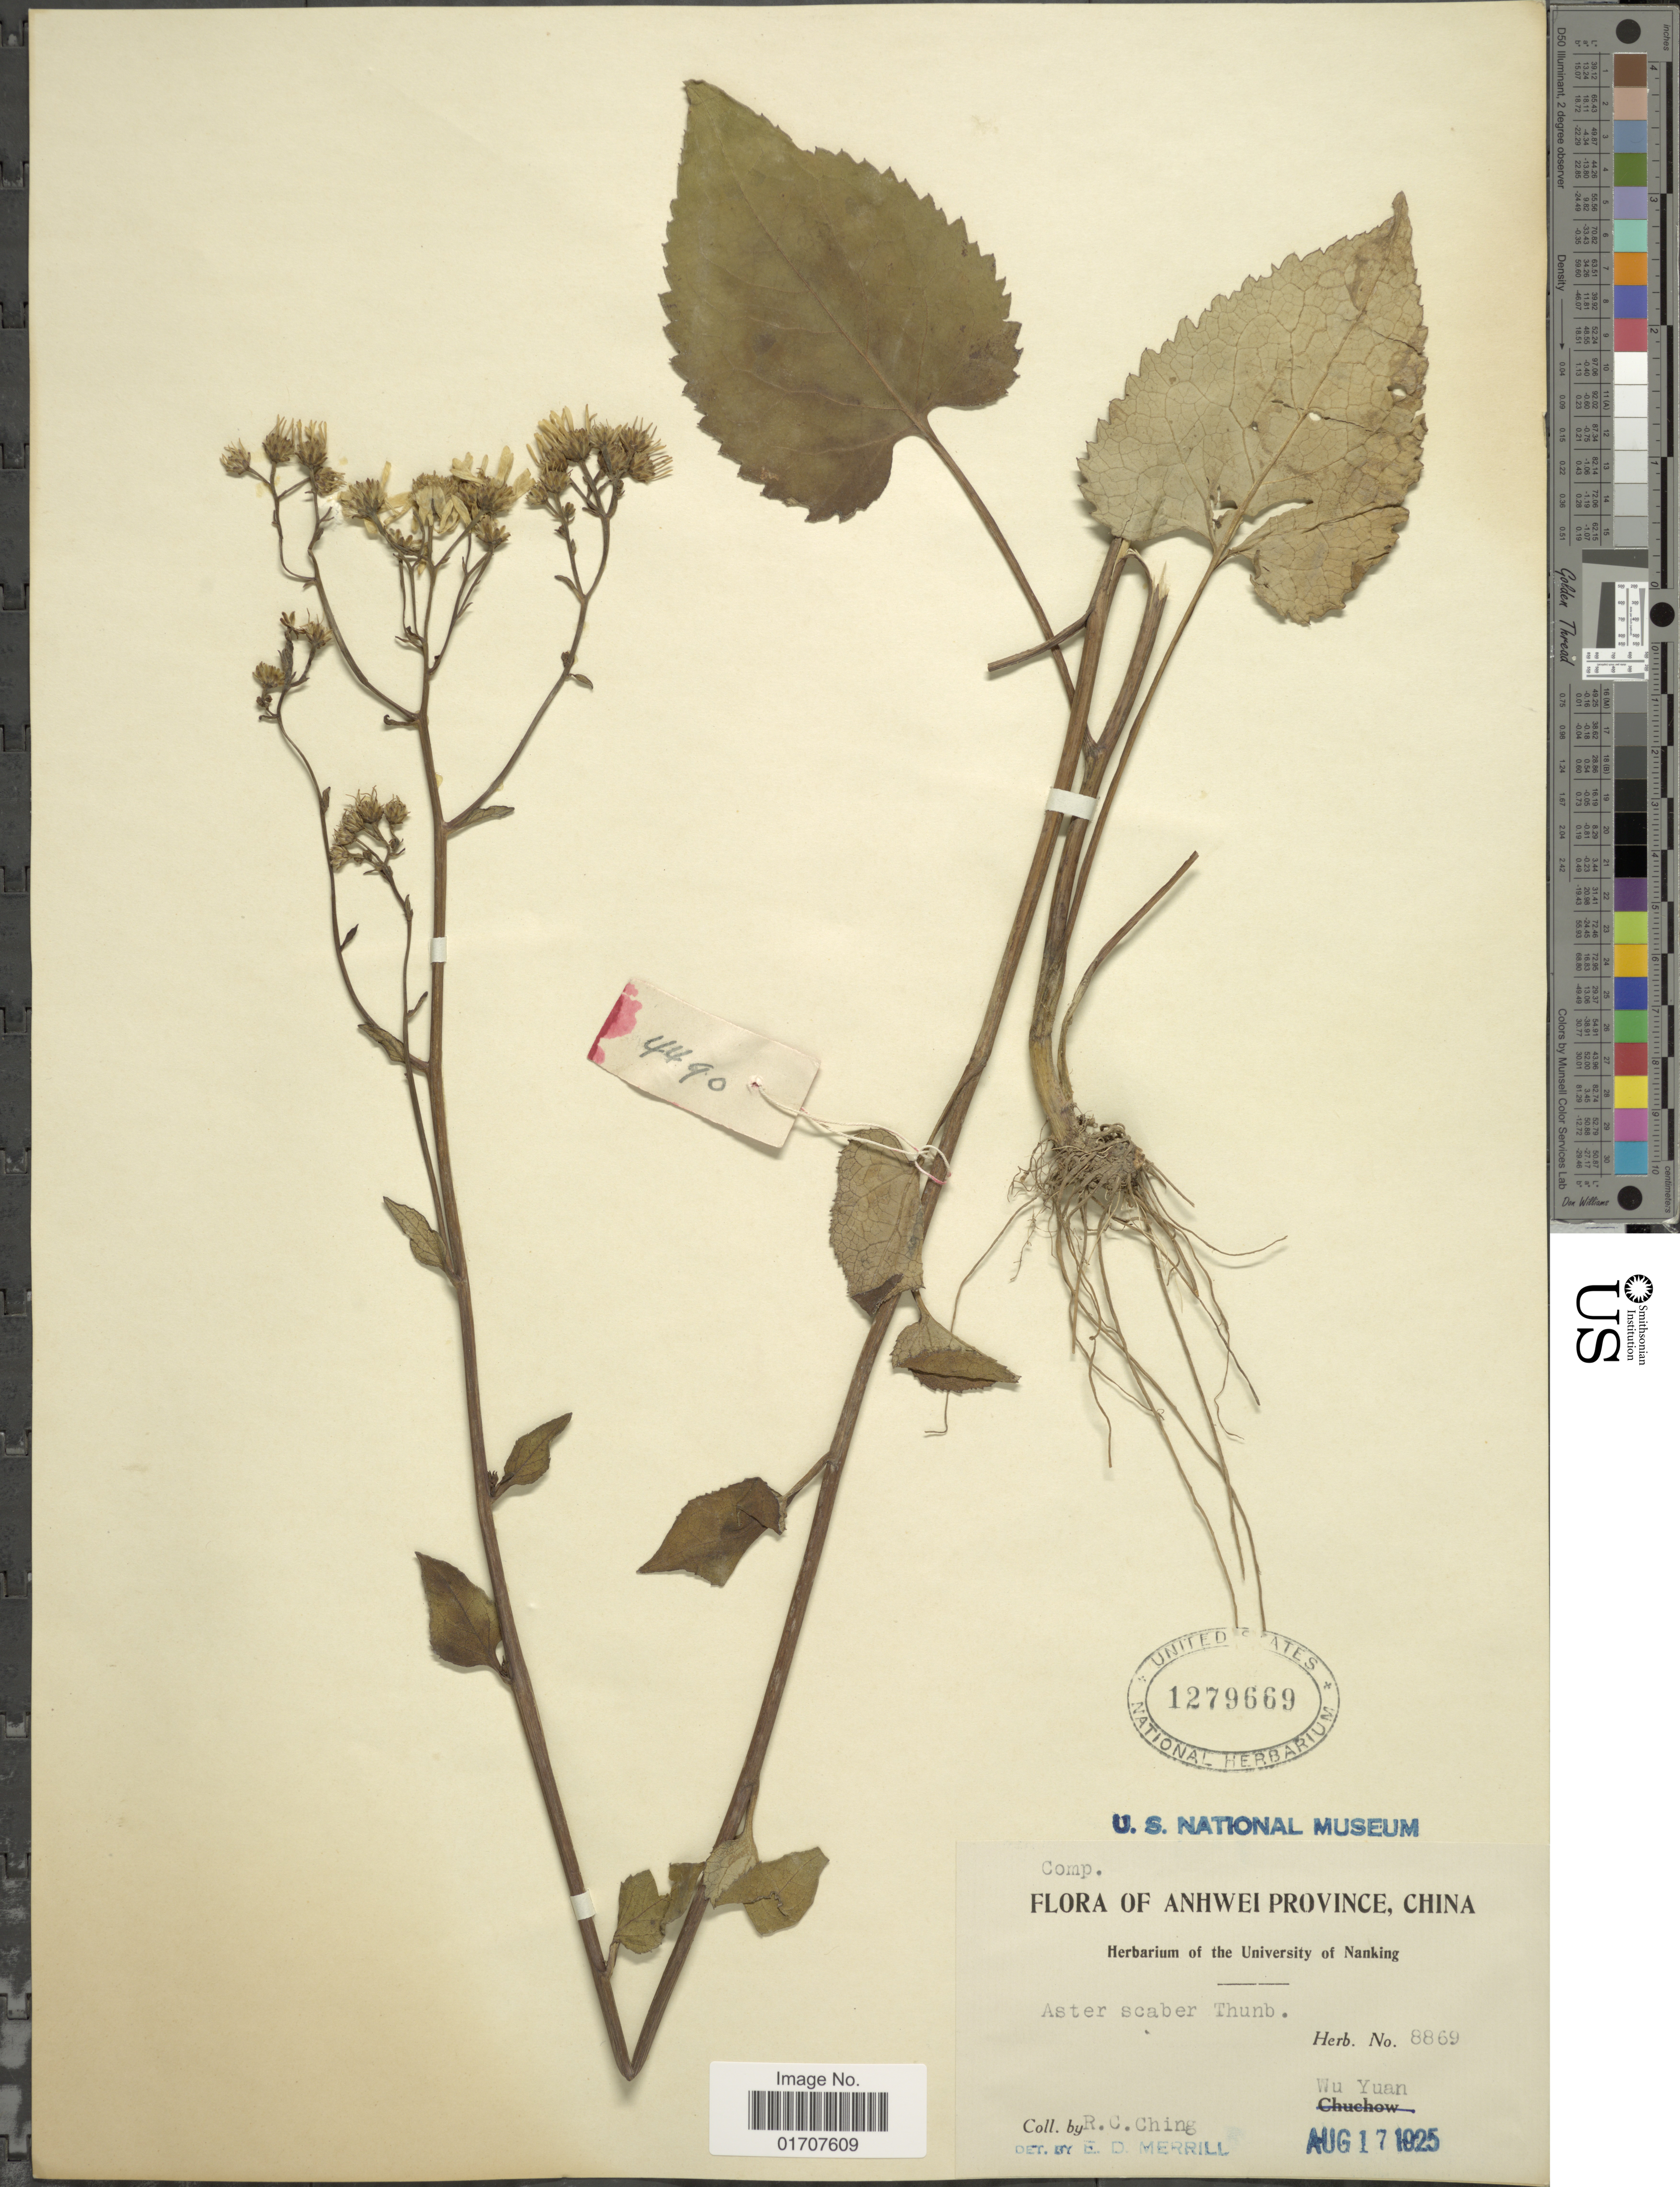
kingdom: Plantae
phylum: Tracheophyta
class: Magnoliopsida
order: Asterales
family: Asteraceae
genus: Doellingeria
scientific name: Doellingeria scaber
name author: (Thunb.) Nees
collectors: R. C. Ching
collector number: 8869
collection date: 1925-08-17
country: China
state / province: Anhui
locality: Anhwei Province, Wu Yuan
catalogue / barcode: US 1279669